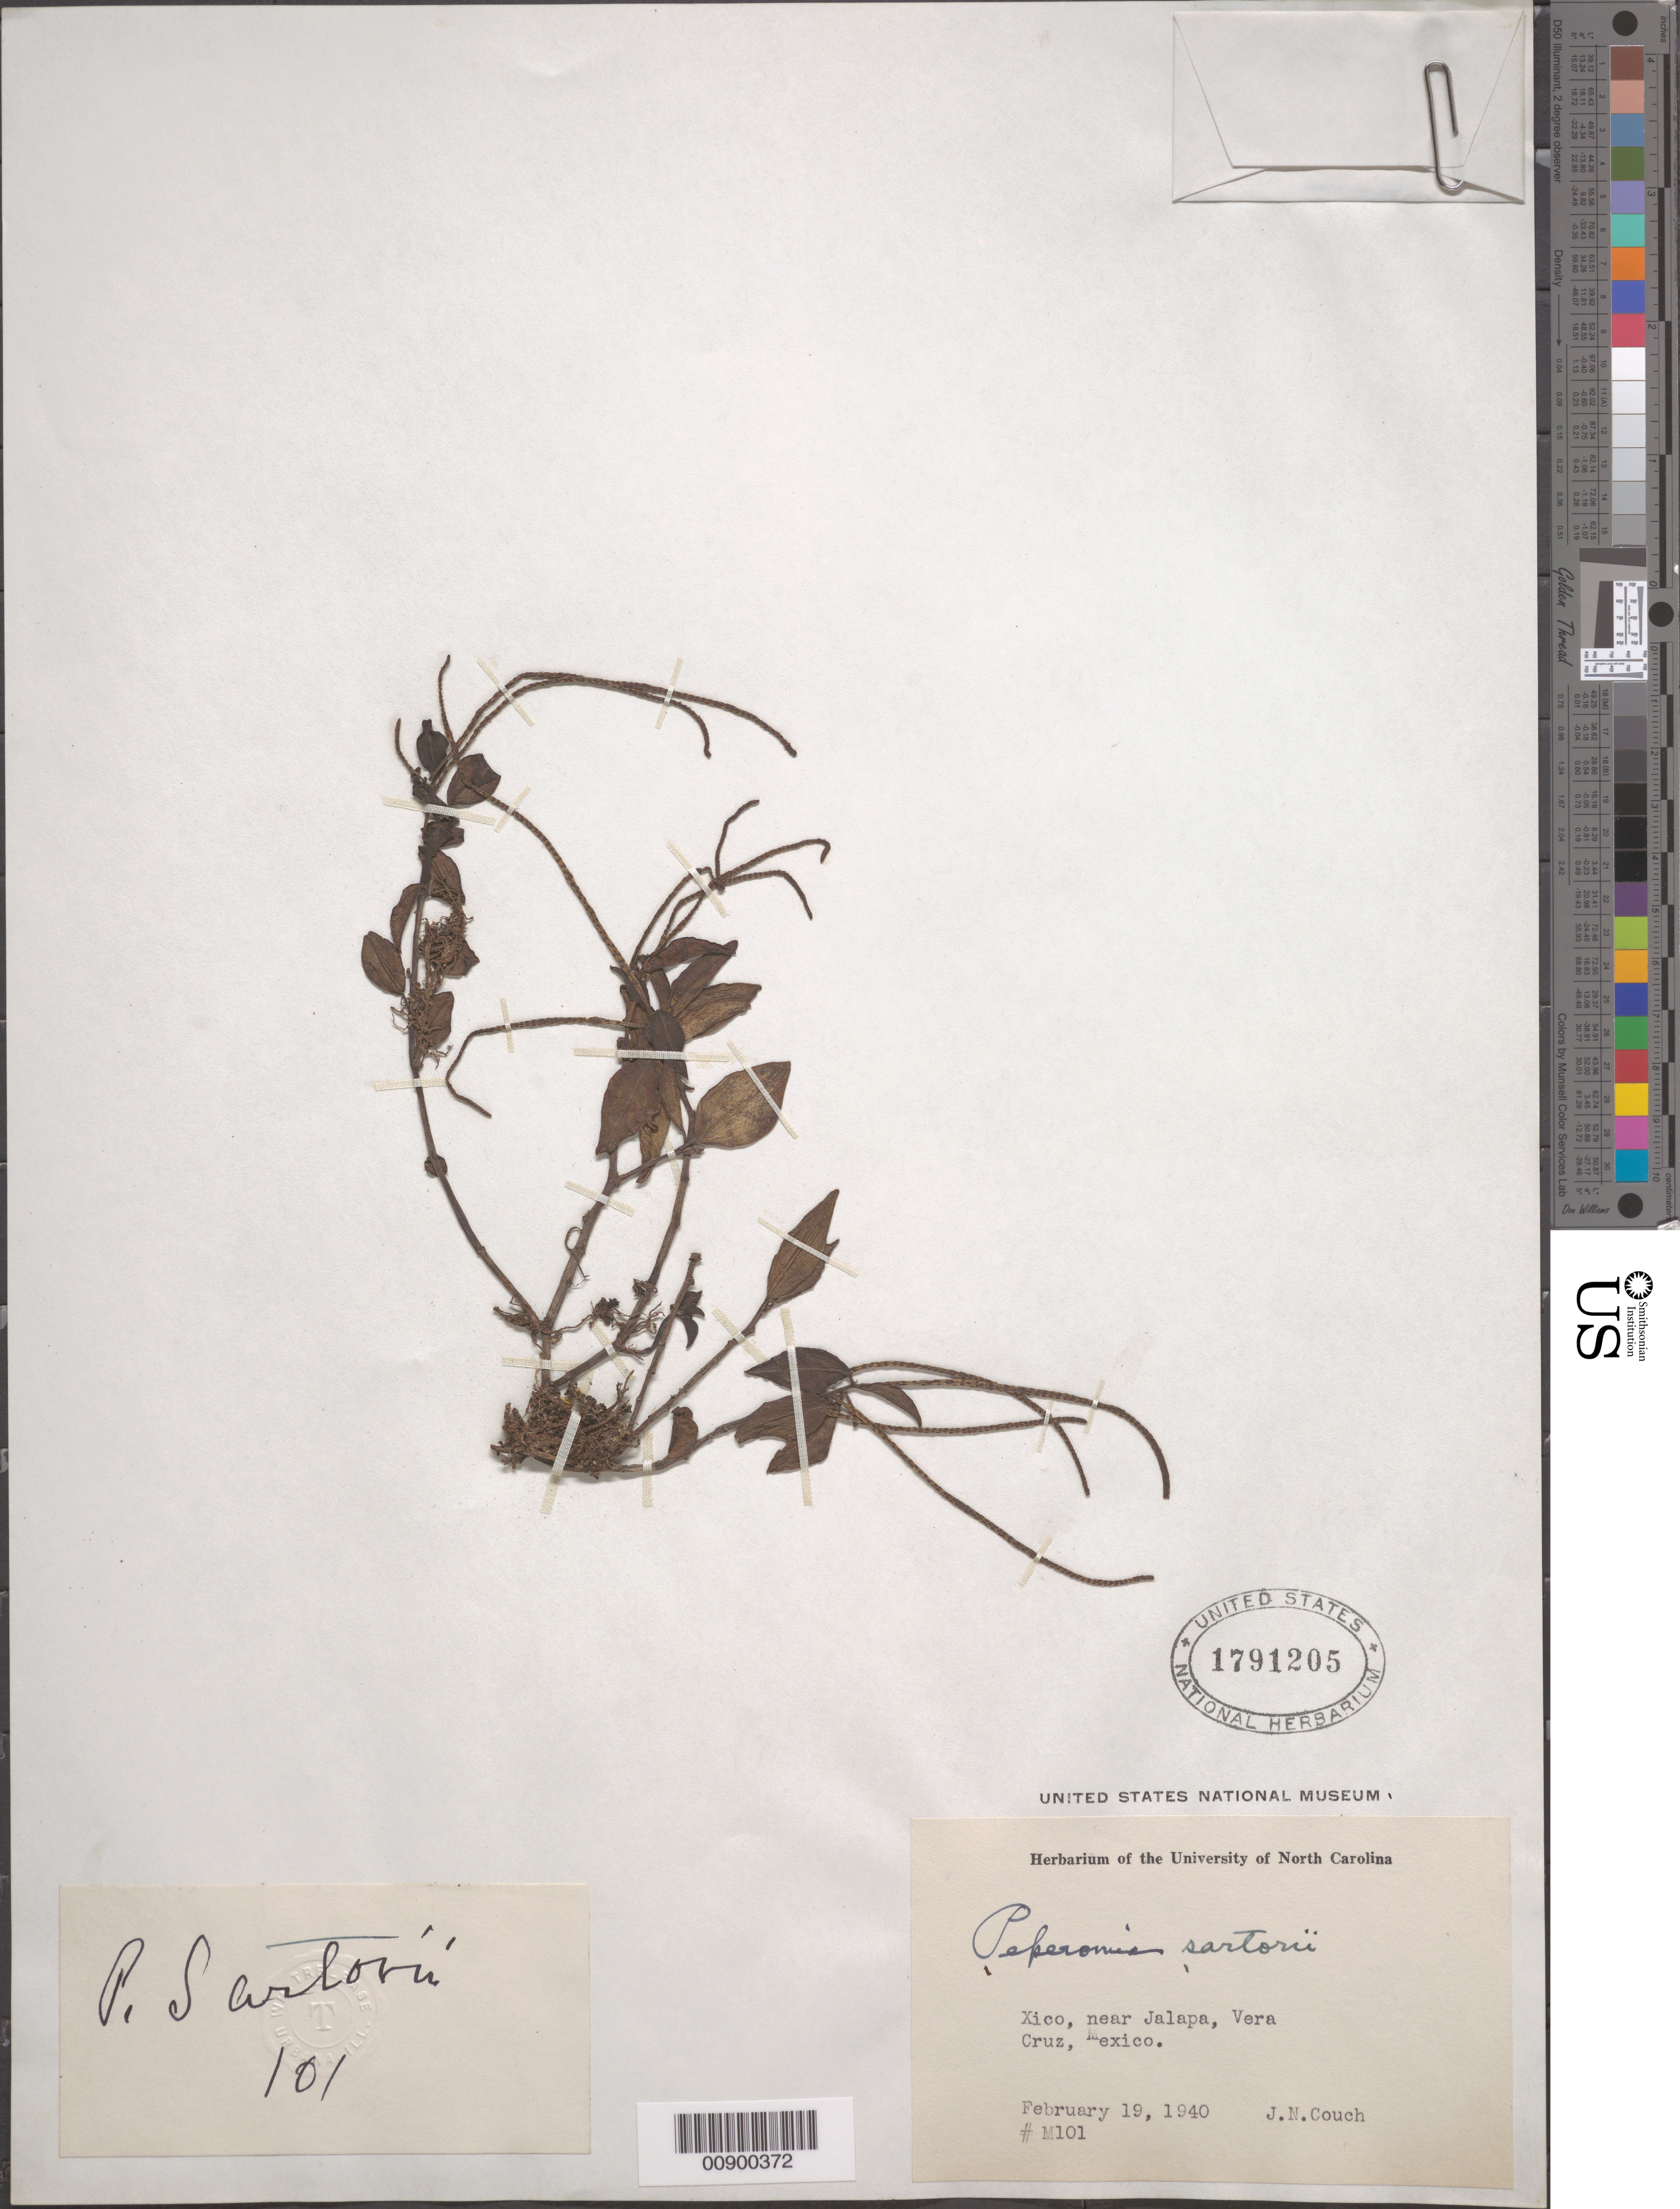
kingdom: Plantae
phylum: Tracheophyta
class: Magnoliopsida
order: Piperales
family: Piperaceae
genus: Peperomia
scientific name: Peperomia sartorii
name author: Trel.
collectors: J. N. Couch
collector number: M101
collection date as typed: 19 Feb 1940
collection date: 1940-02-19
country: Mexico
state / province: Veracruz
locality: Xico, near Jalapa, Veracruz.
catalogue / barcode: US 1791205